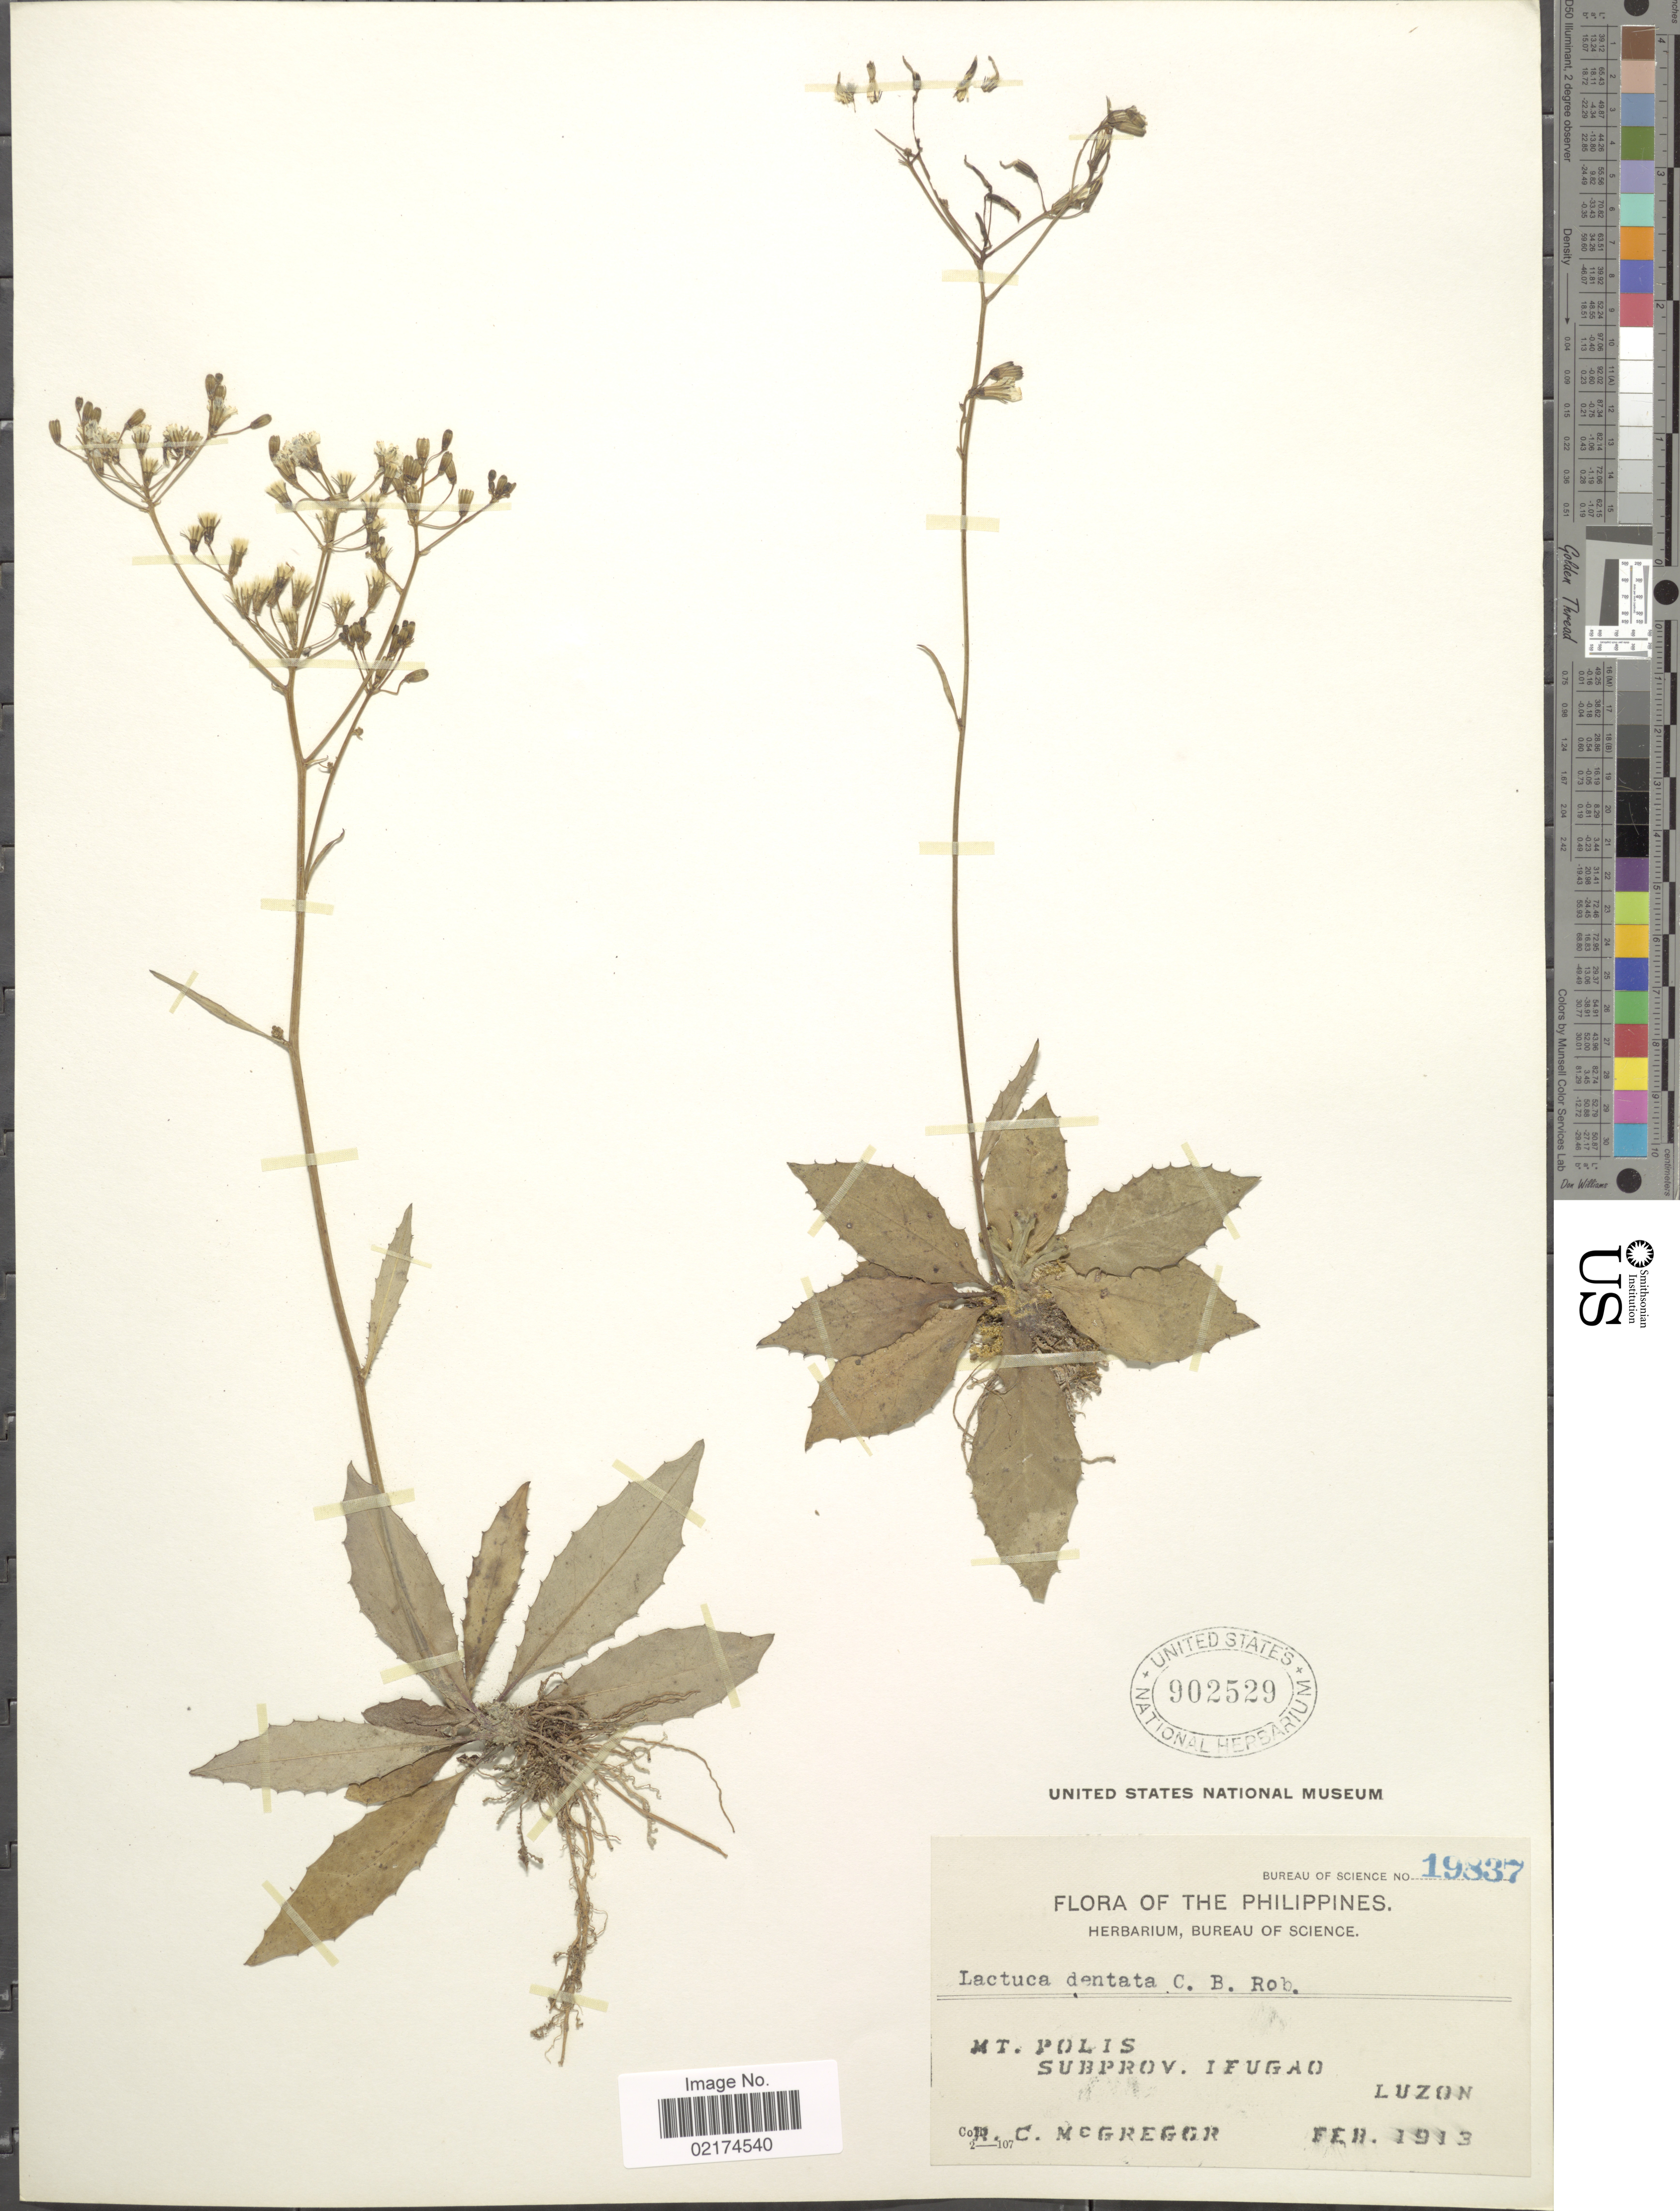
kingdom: Plantae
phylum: Tracheophyta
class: Magnoliopsida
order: Asterales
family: Asteraceae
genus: Ixeridium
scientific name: Ixeridium dentatum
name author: (Thunb.) Tzvelev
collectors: R. C. McGregor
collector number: Bureau Of Science 19837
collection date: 1913-02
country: Philippines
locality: Mt. Polis, Subprov. Ifugao, Luzon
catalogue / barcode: US 902529